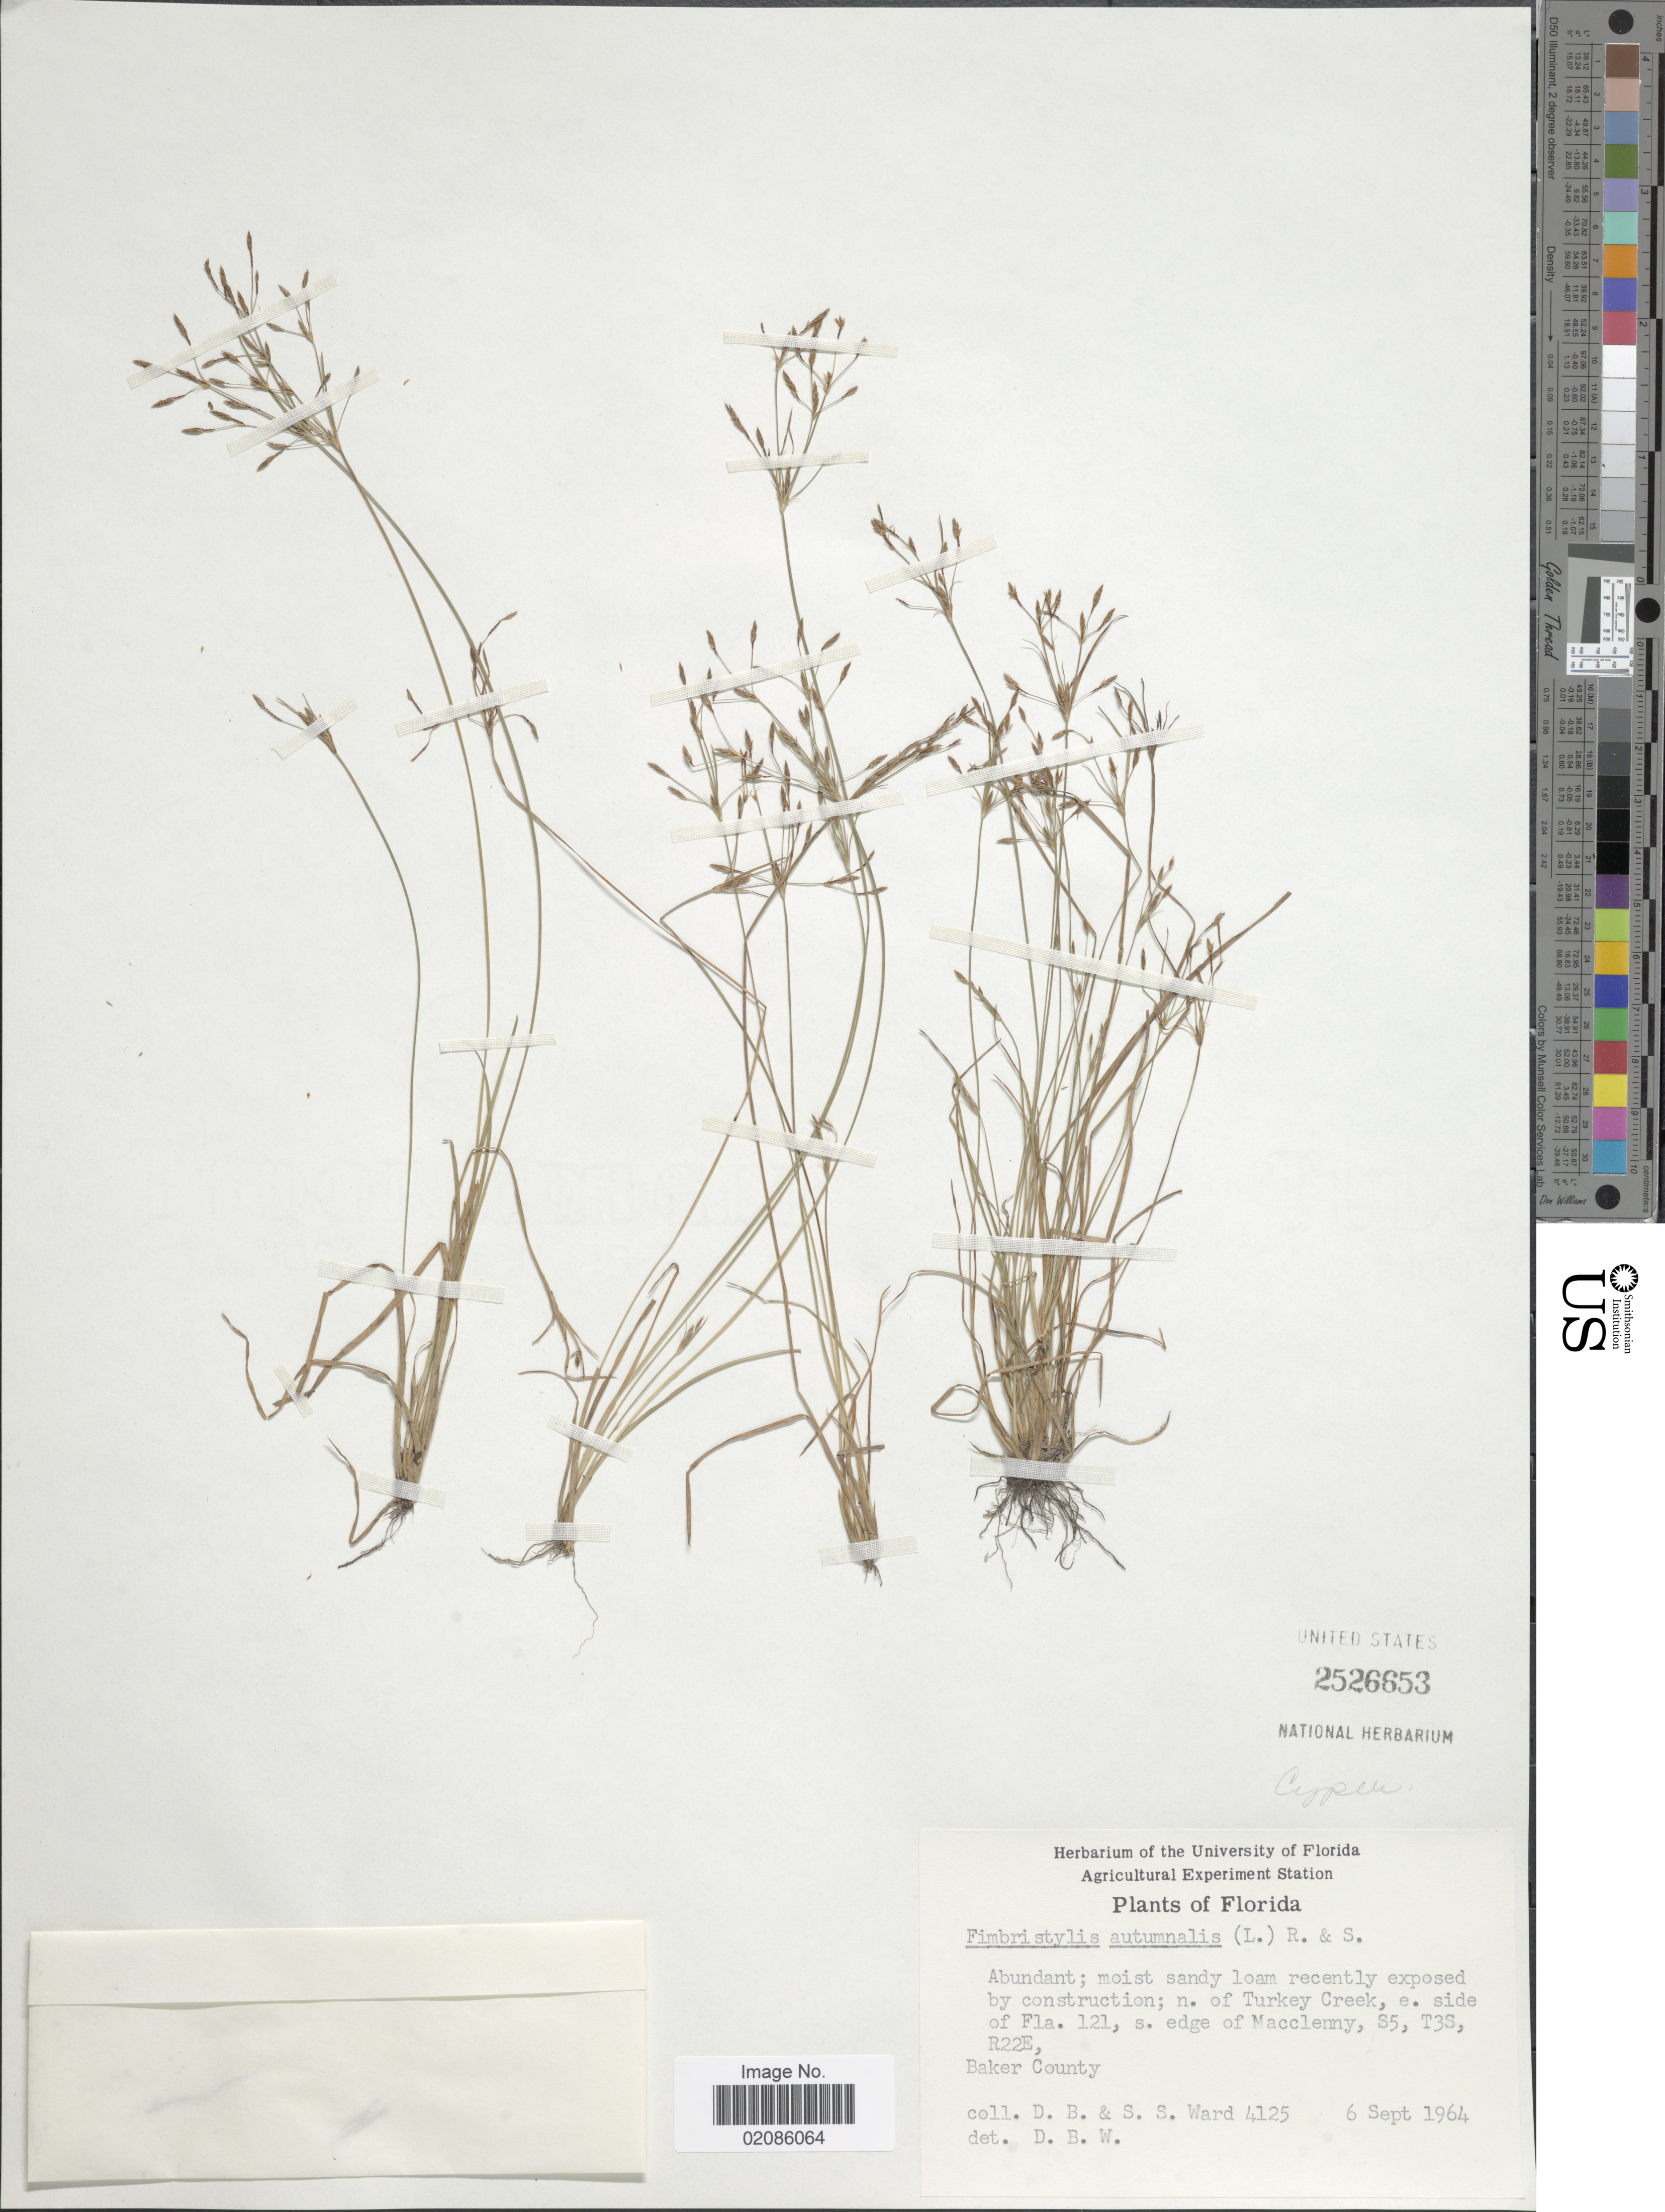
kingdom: Plantae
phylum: Tracheophyta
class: Liliopsida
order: Poales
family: Cyperaceae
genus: Fimbristylis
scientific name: Fimbristylis autumnalis (L.) Roem. & Schult.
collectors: D. B. Ward & S. S. Ward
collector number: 4125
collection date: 1964-09-06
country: United States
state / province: Florida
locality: N. of Turkey Creek, e. side of Fla. 121, s. edge of Macclenny, S5, T3S, R22E. Baker County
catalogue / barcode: US 2526653